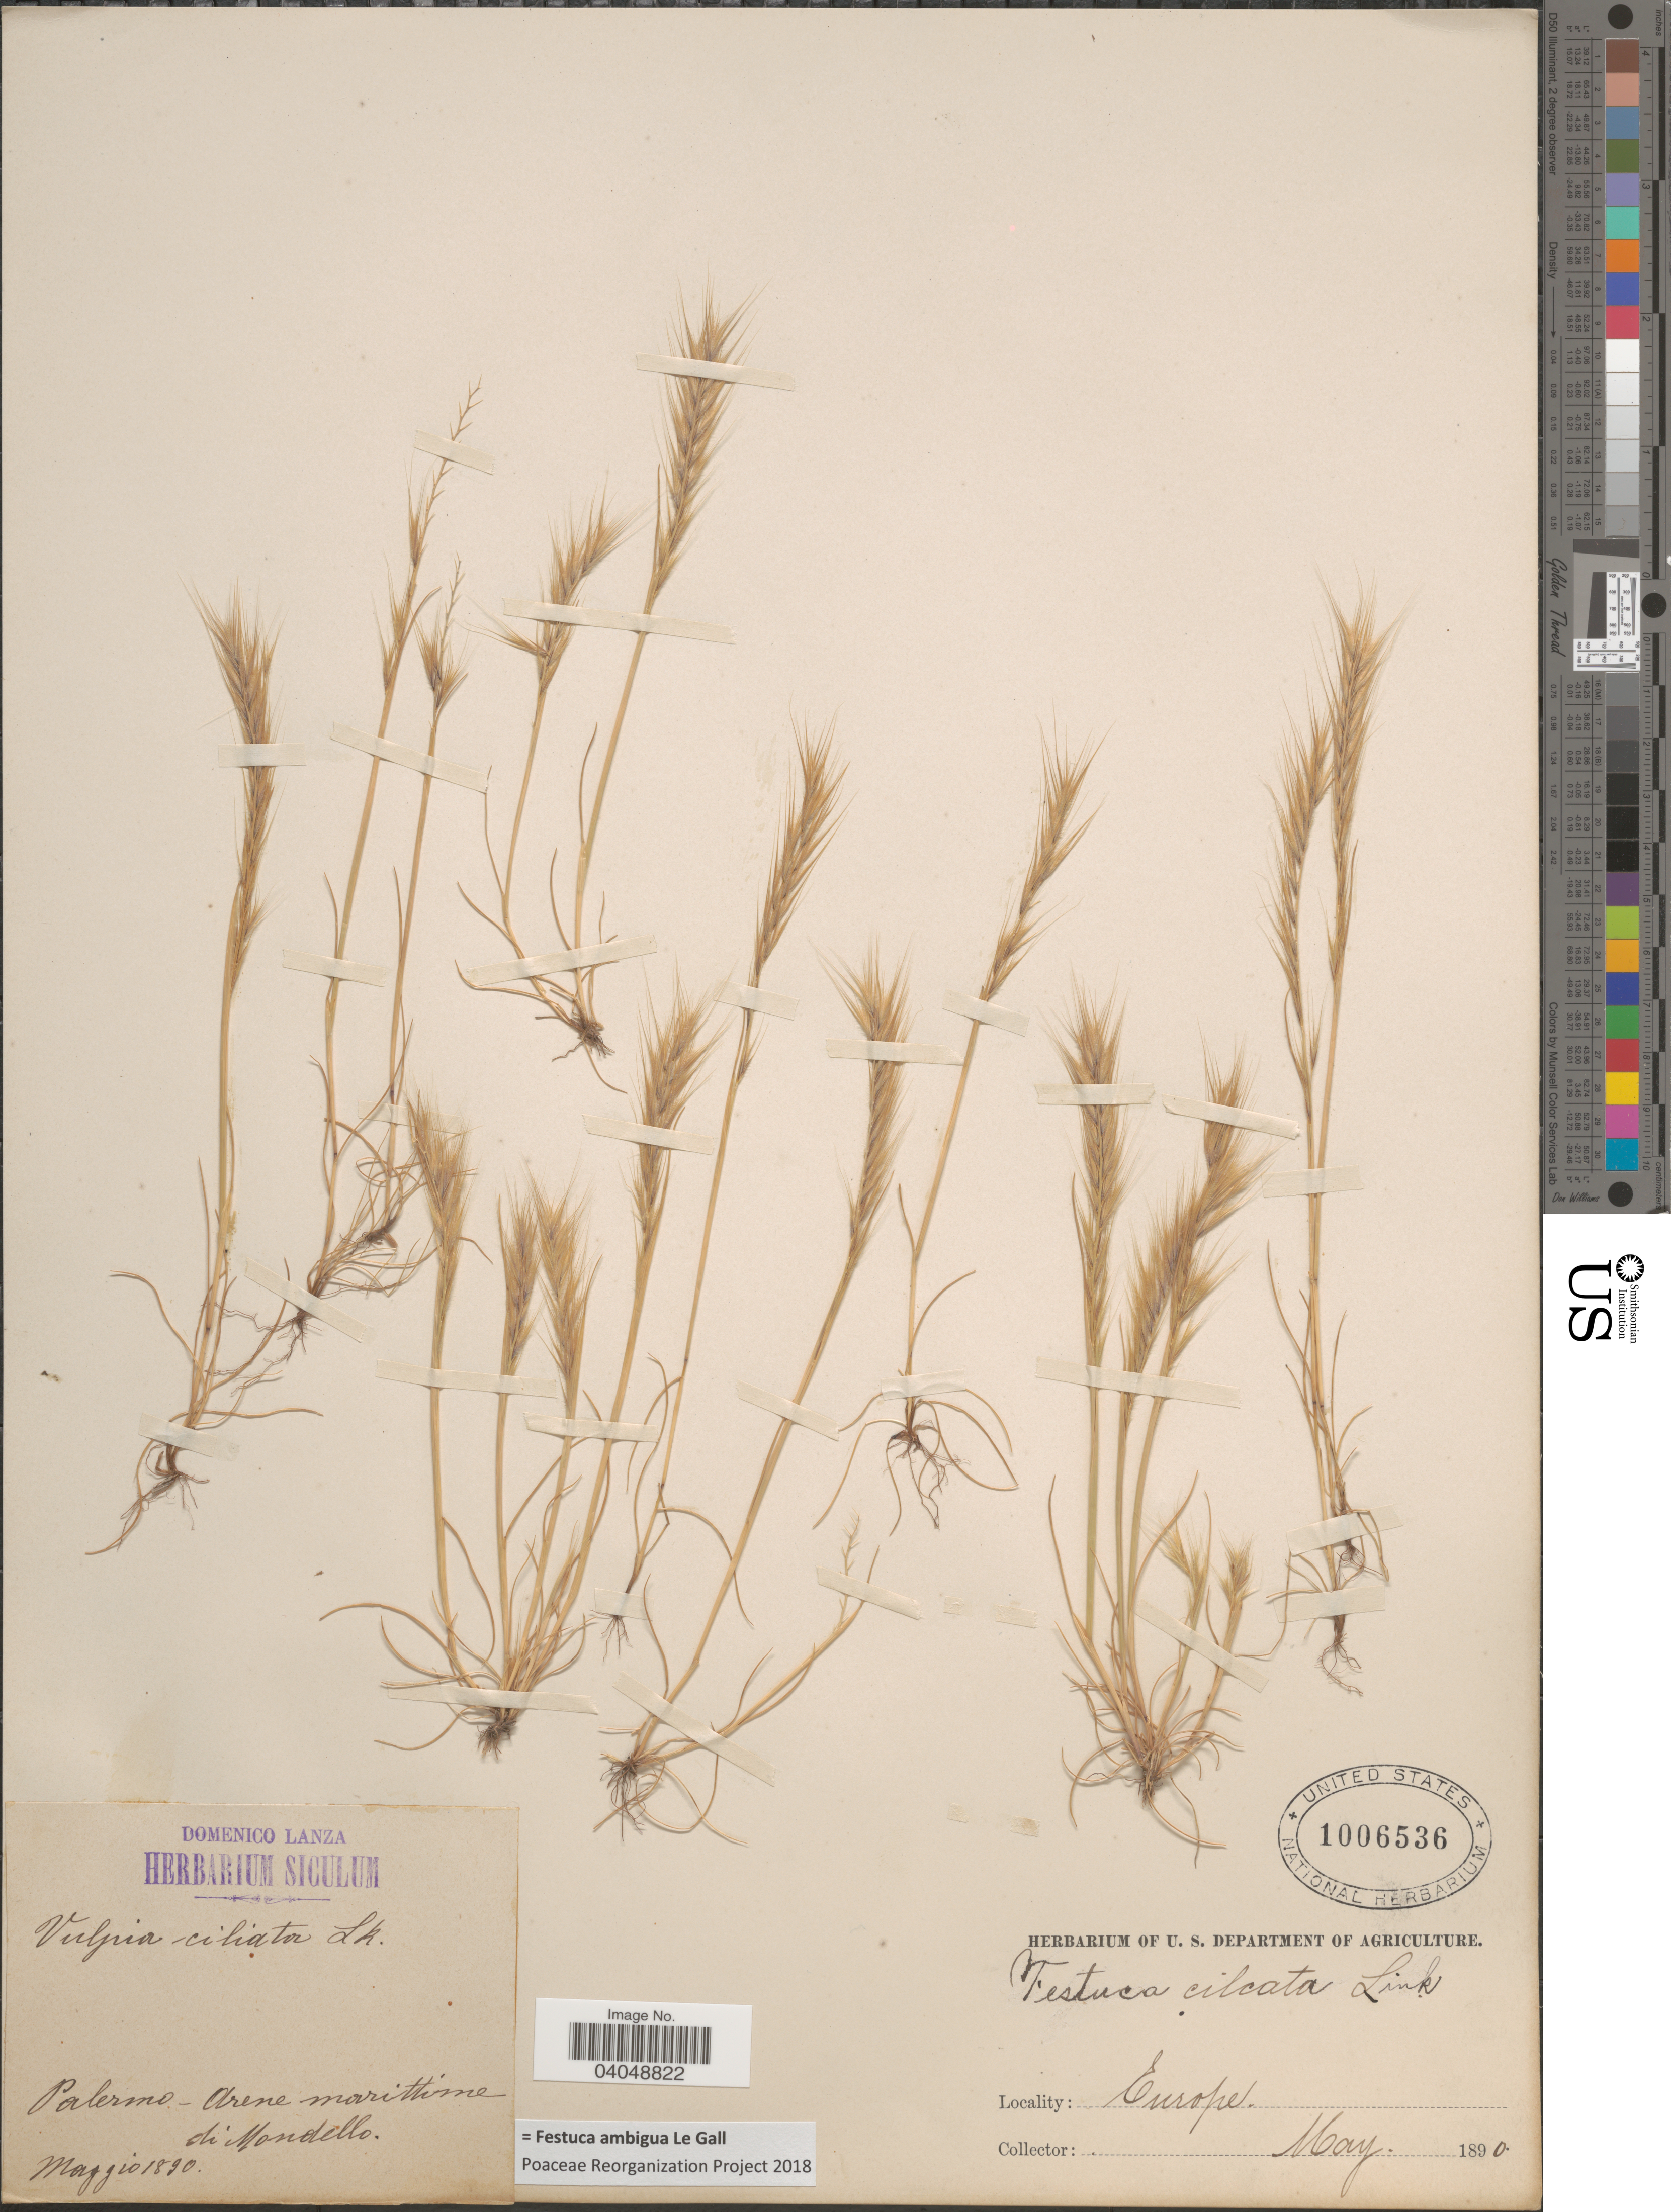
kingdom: Plantae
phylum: Tracheophyta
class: Liliopsida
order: Poales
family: Poaceae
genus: Festuca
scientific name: Festuca ambigua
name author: Le Gall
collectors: D. Lanza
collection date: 1890-05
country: Italy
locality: Palermo - Arene marittime di Mondello. Europe.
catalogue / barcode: US 1006536